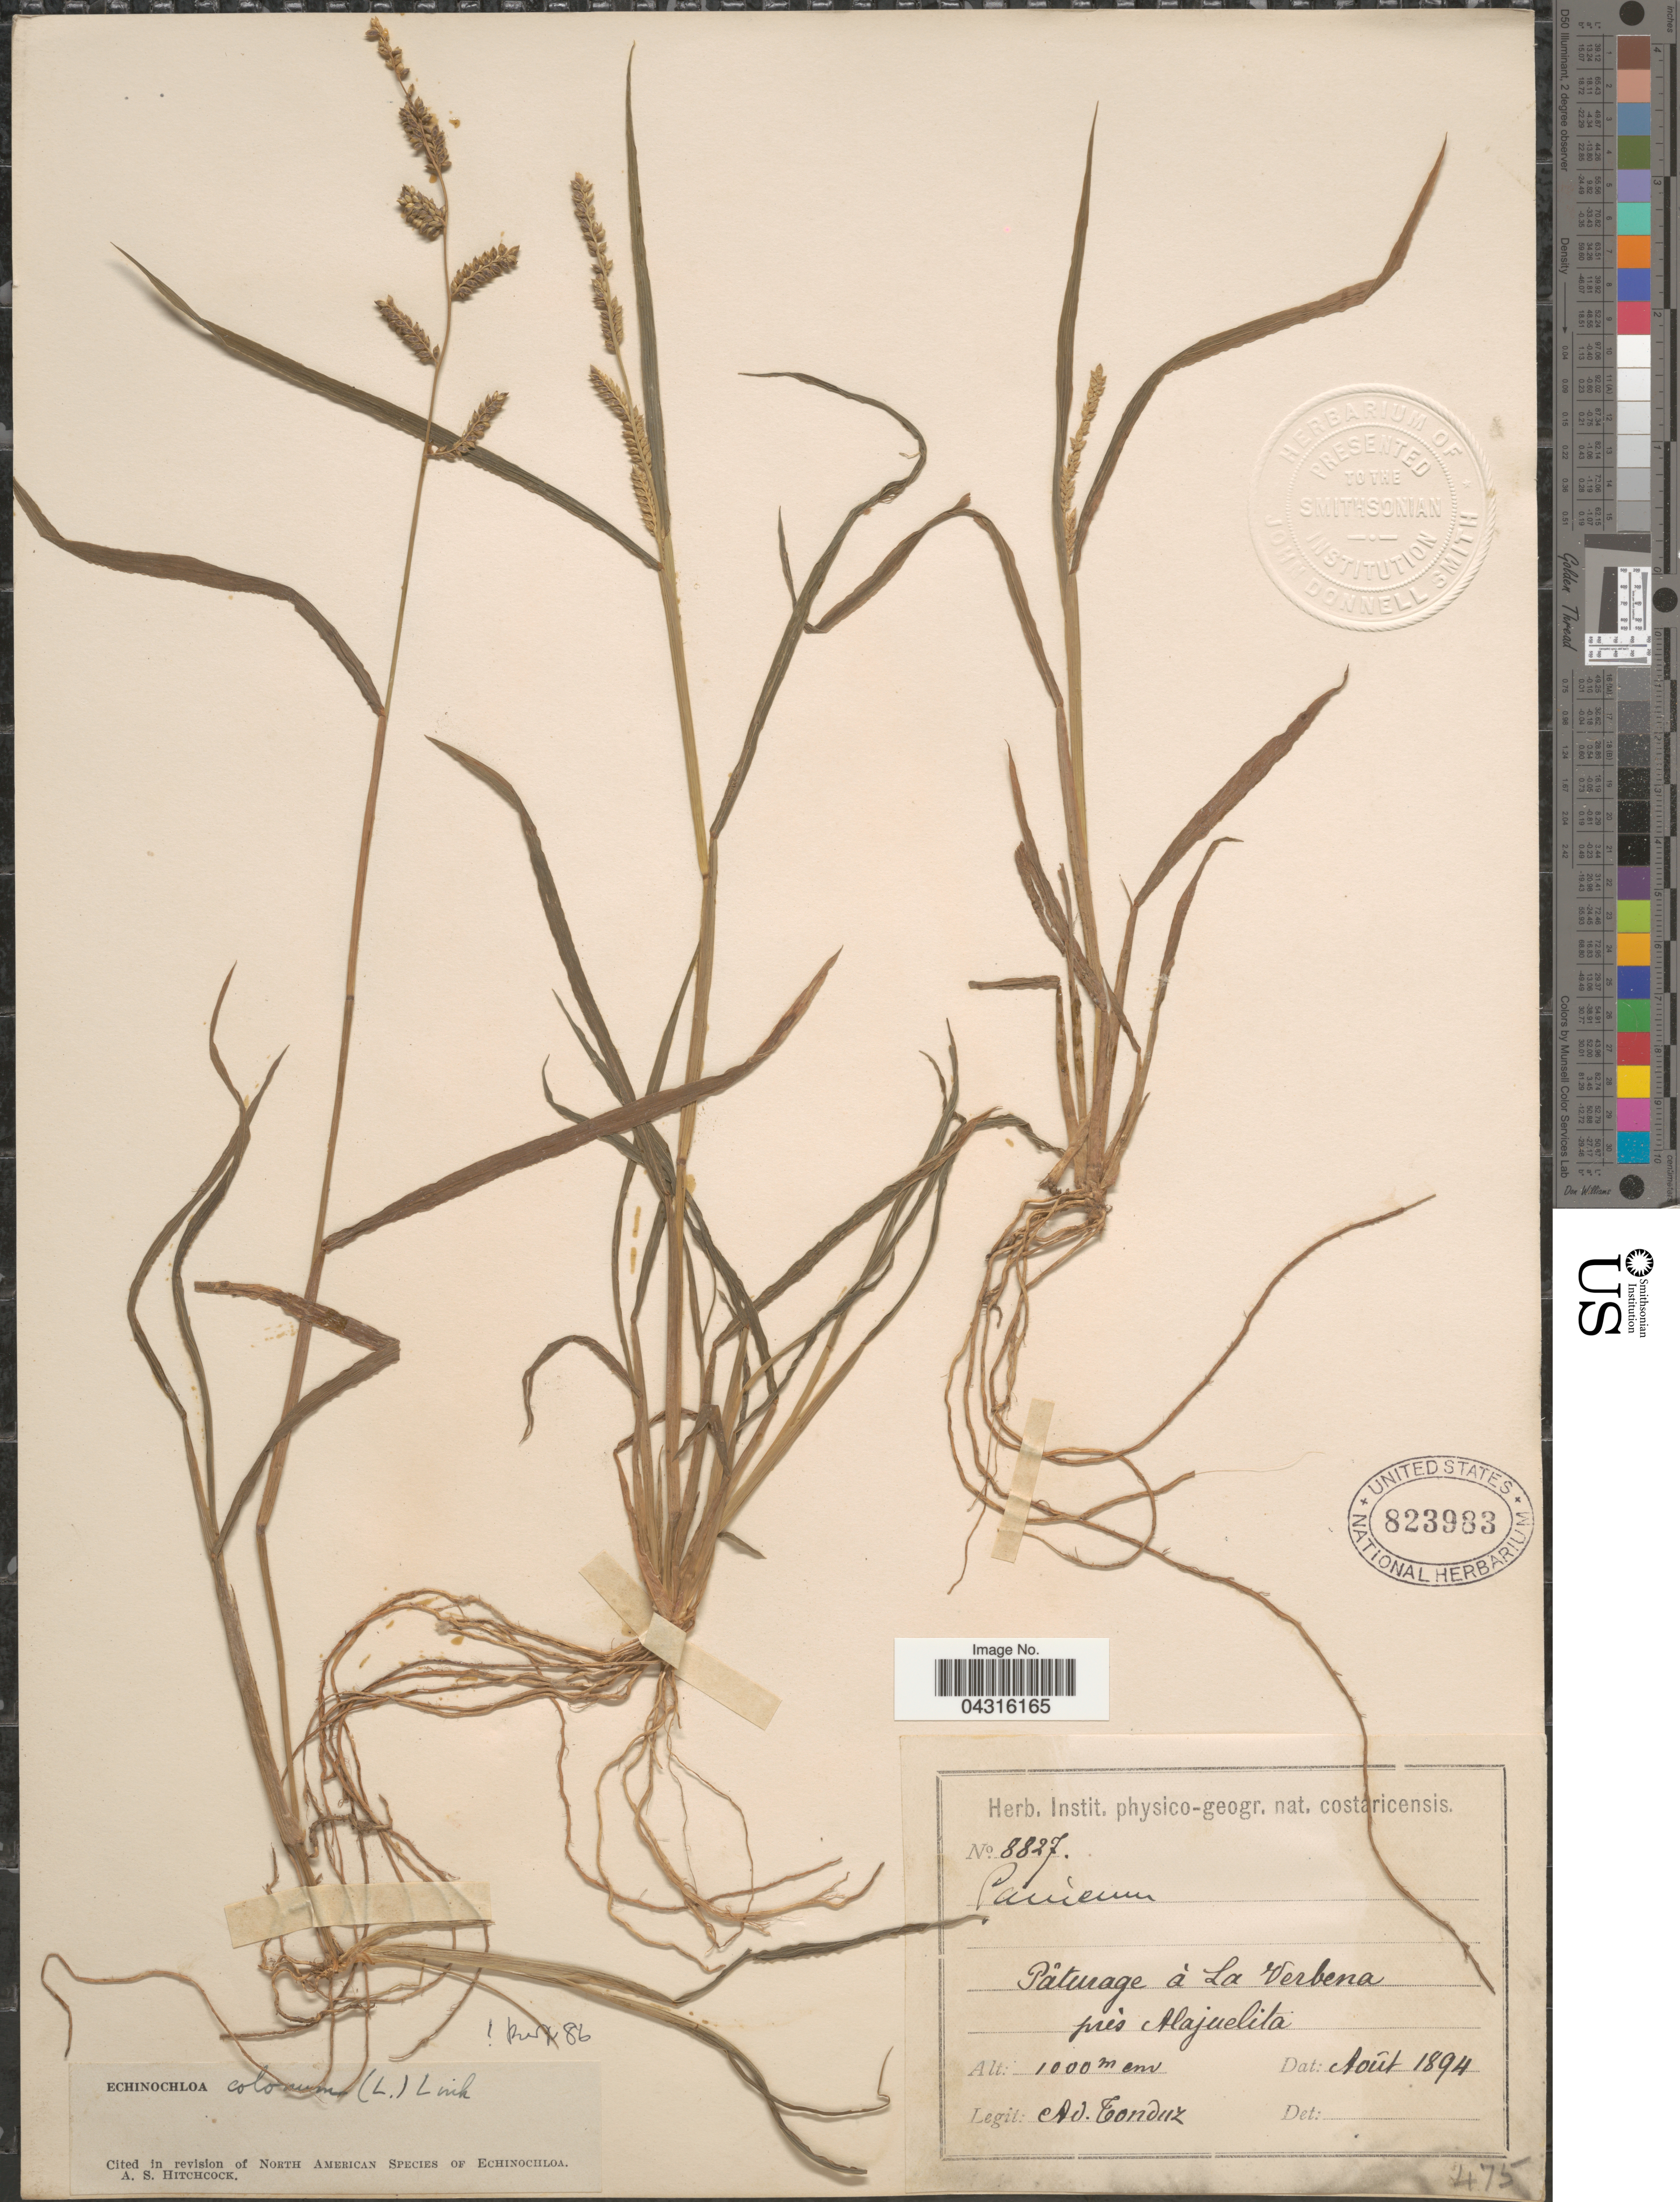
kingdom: Plantae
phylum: Tracheophyta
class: Liliopsida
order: Poales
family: Poaceae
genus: Echinochloa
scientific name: Echinochloa colona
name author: (L.) Link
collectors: A. Tonduz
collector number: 8827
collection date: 1894-08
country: Costa Rica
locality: Costaricensis. Paturages à La Verbena près Alajuelita.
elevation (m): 1000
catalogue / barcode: US 823983